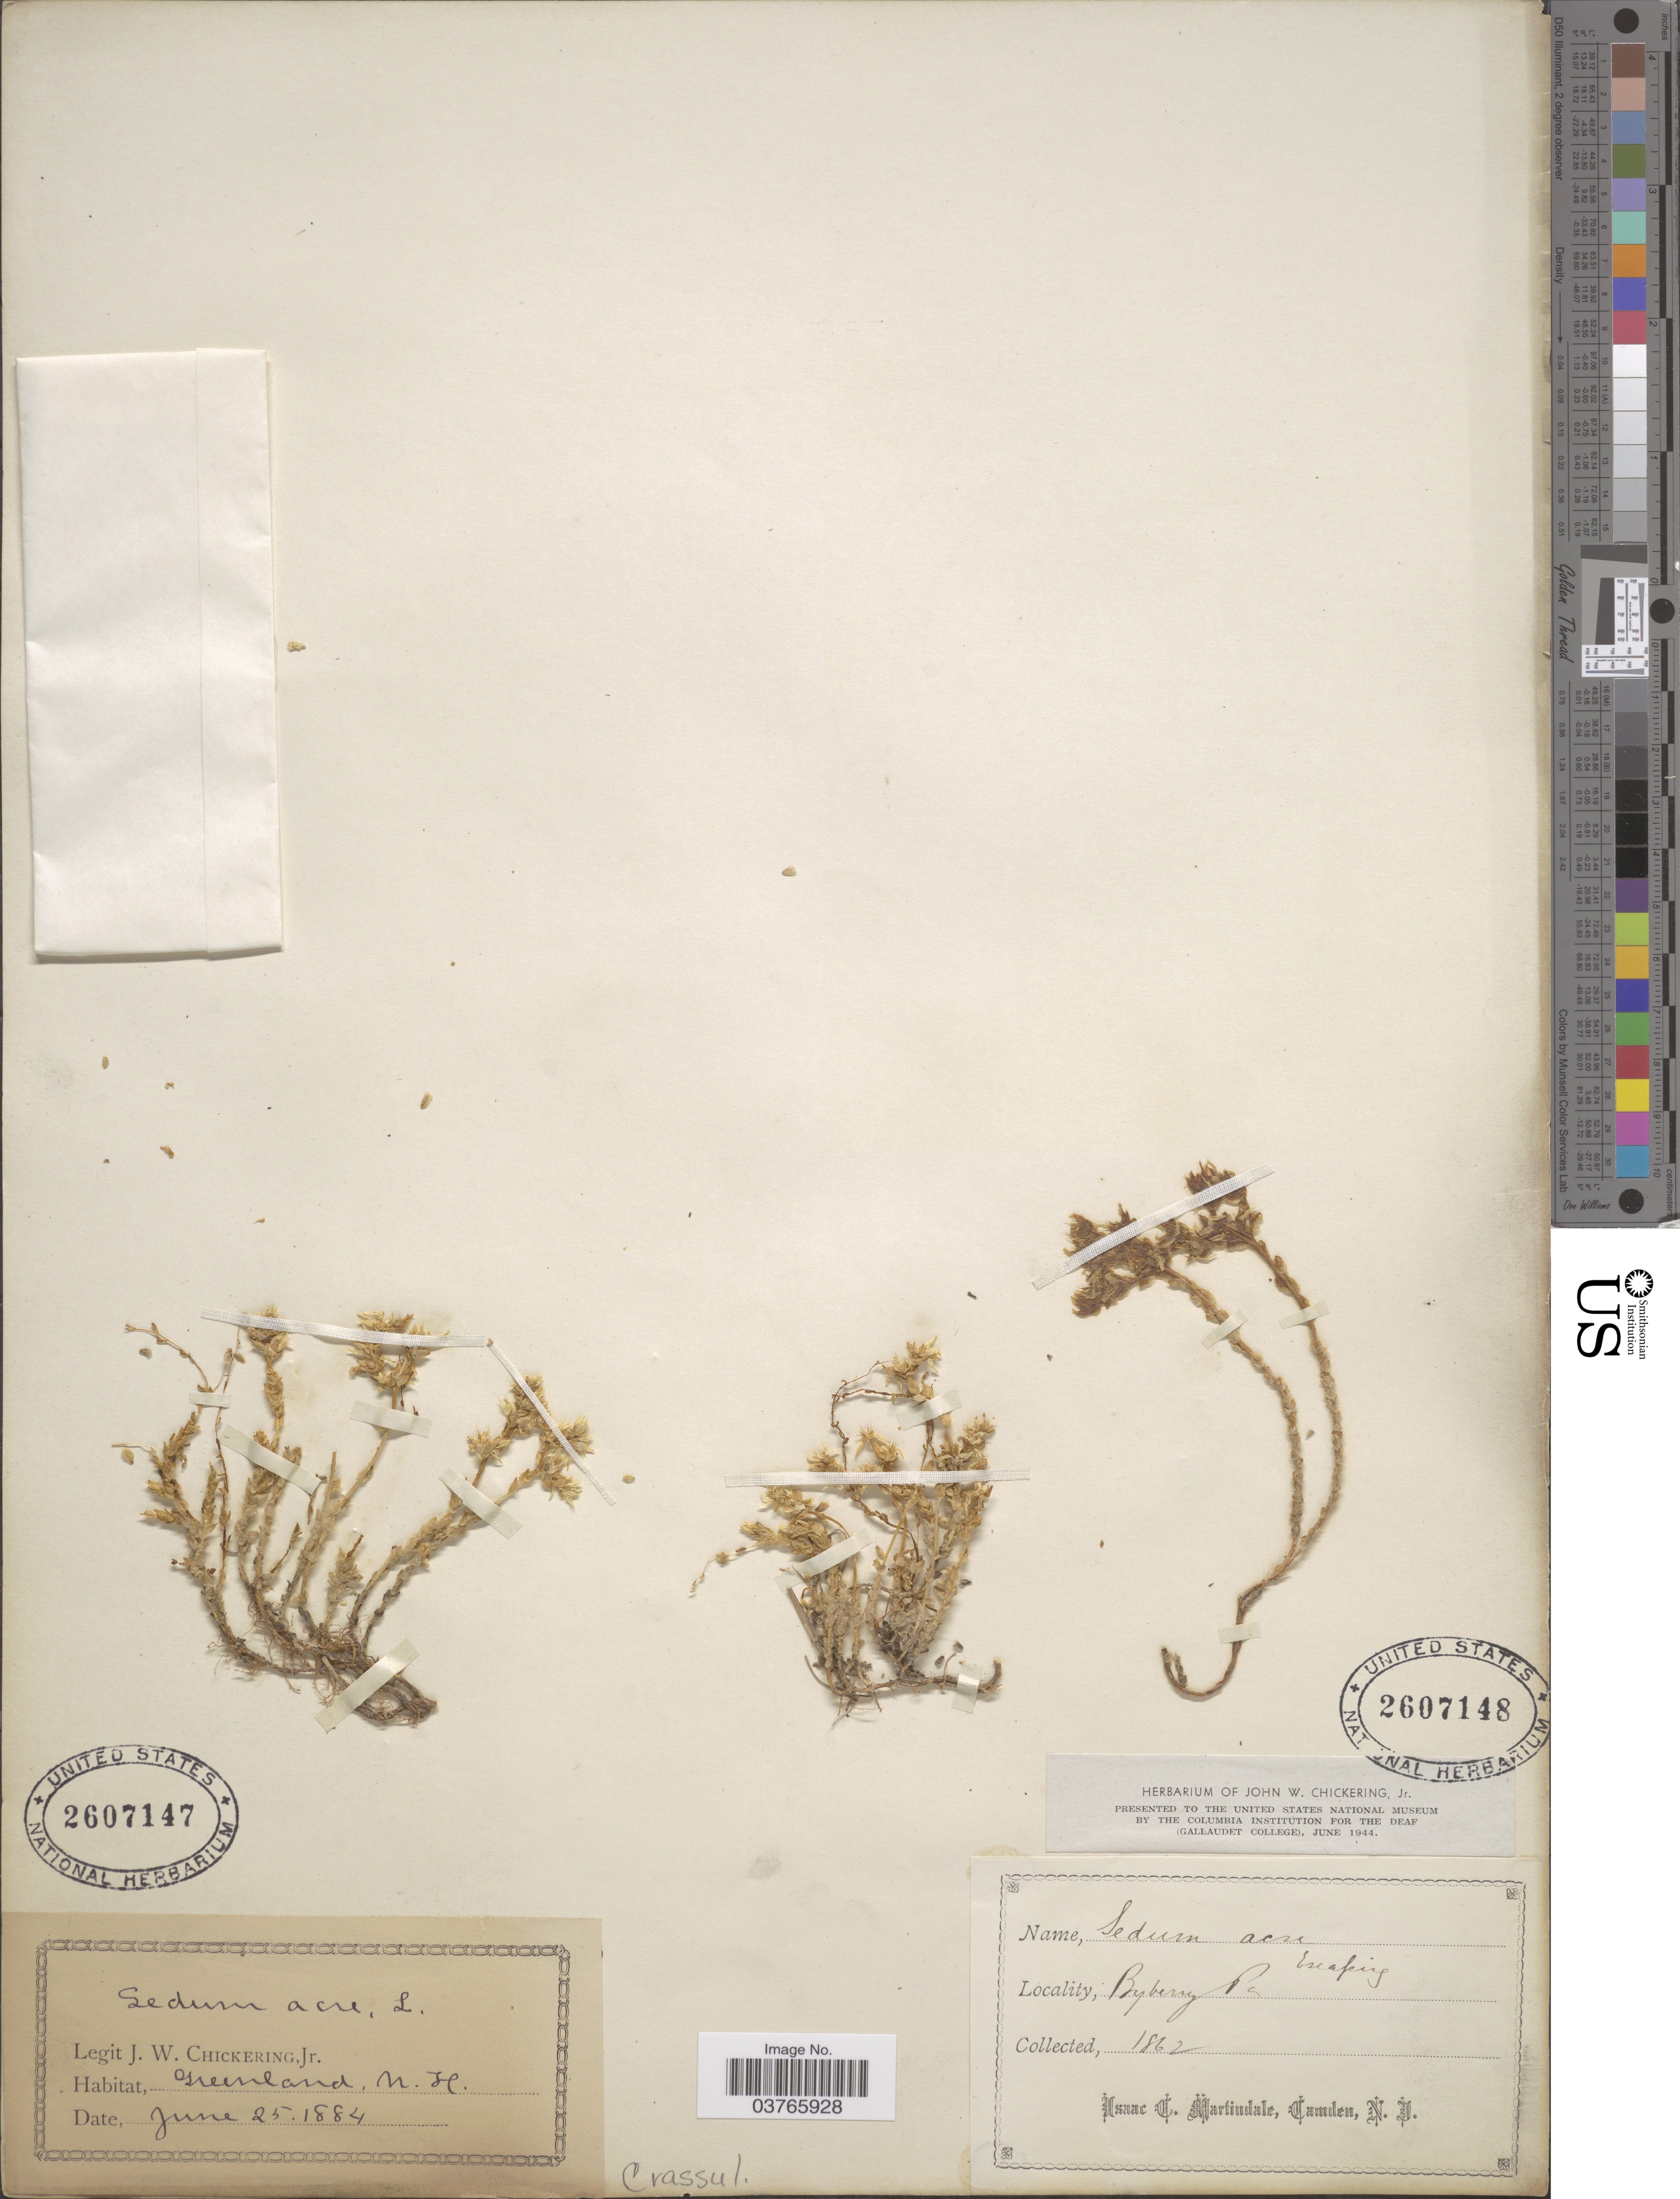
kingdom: Plantae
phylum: Tracheophyta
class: Magnoliopsida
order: Saxifragales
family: Crassulaceae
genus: Sedum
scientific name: Sedum acre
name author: L.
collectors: J. W. Chickering Jr.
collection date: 1884-06-25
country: United States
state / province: New Hampshire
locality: Greenland.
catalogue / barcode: US 2607147